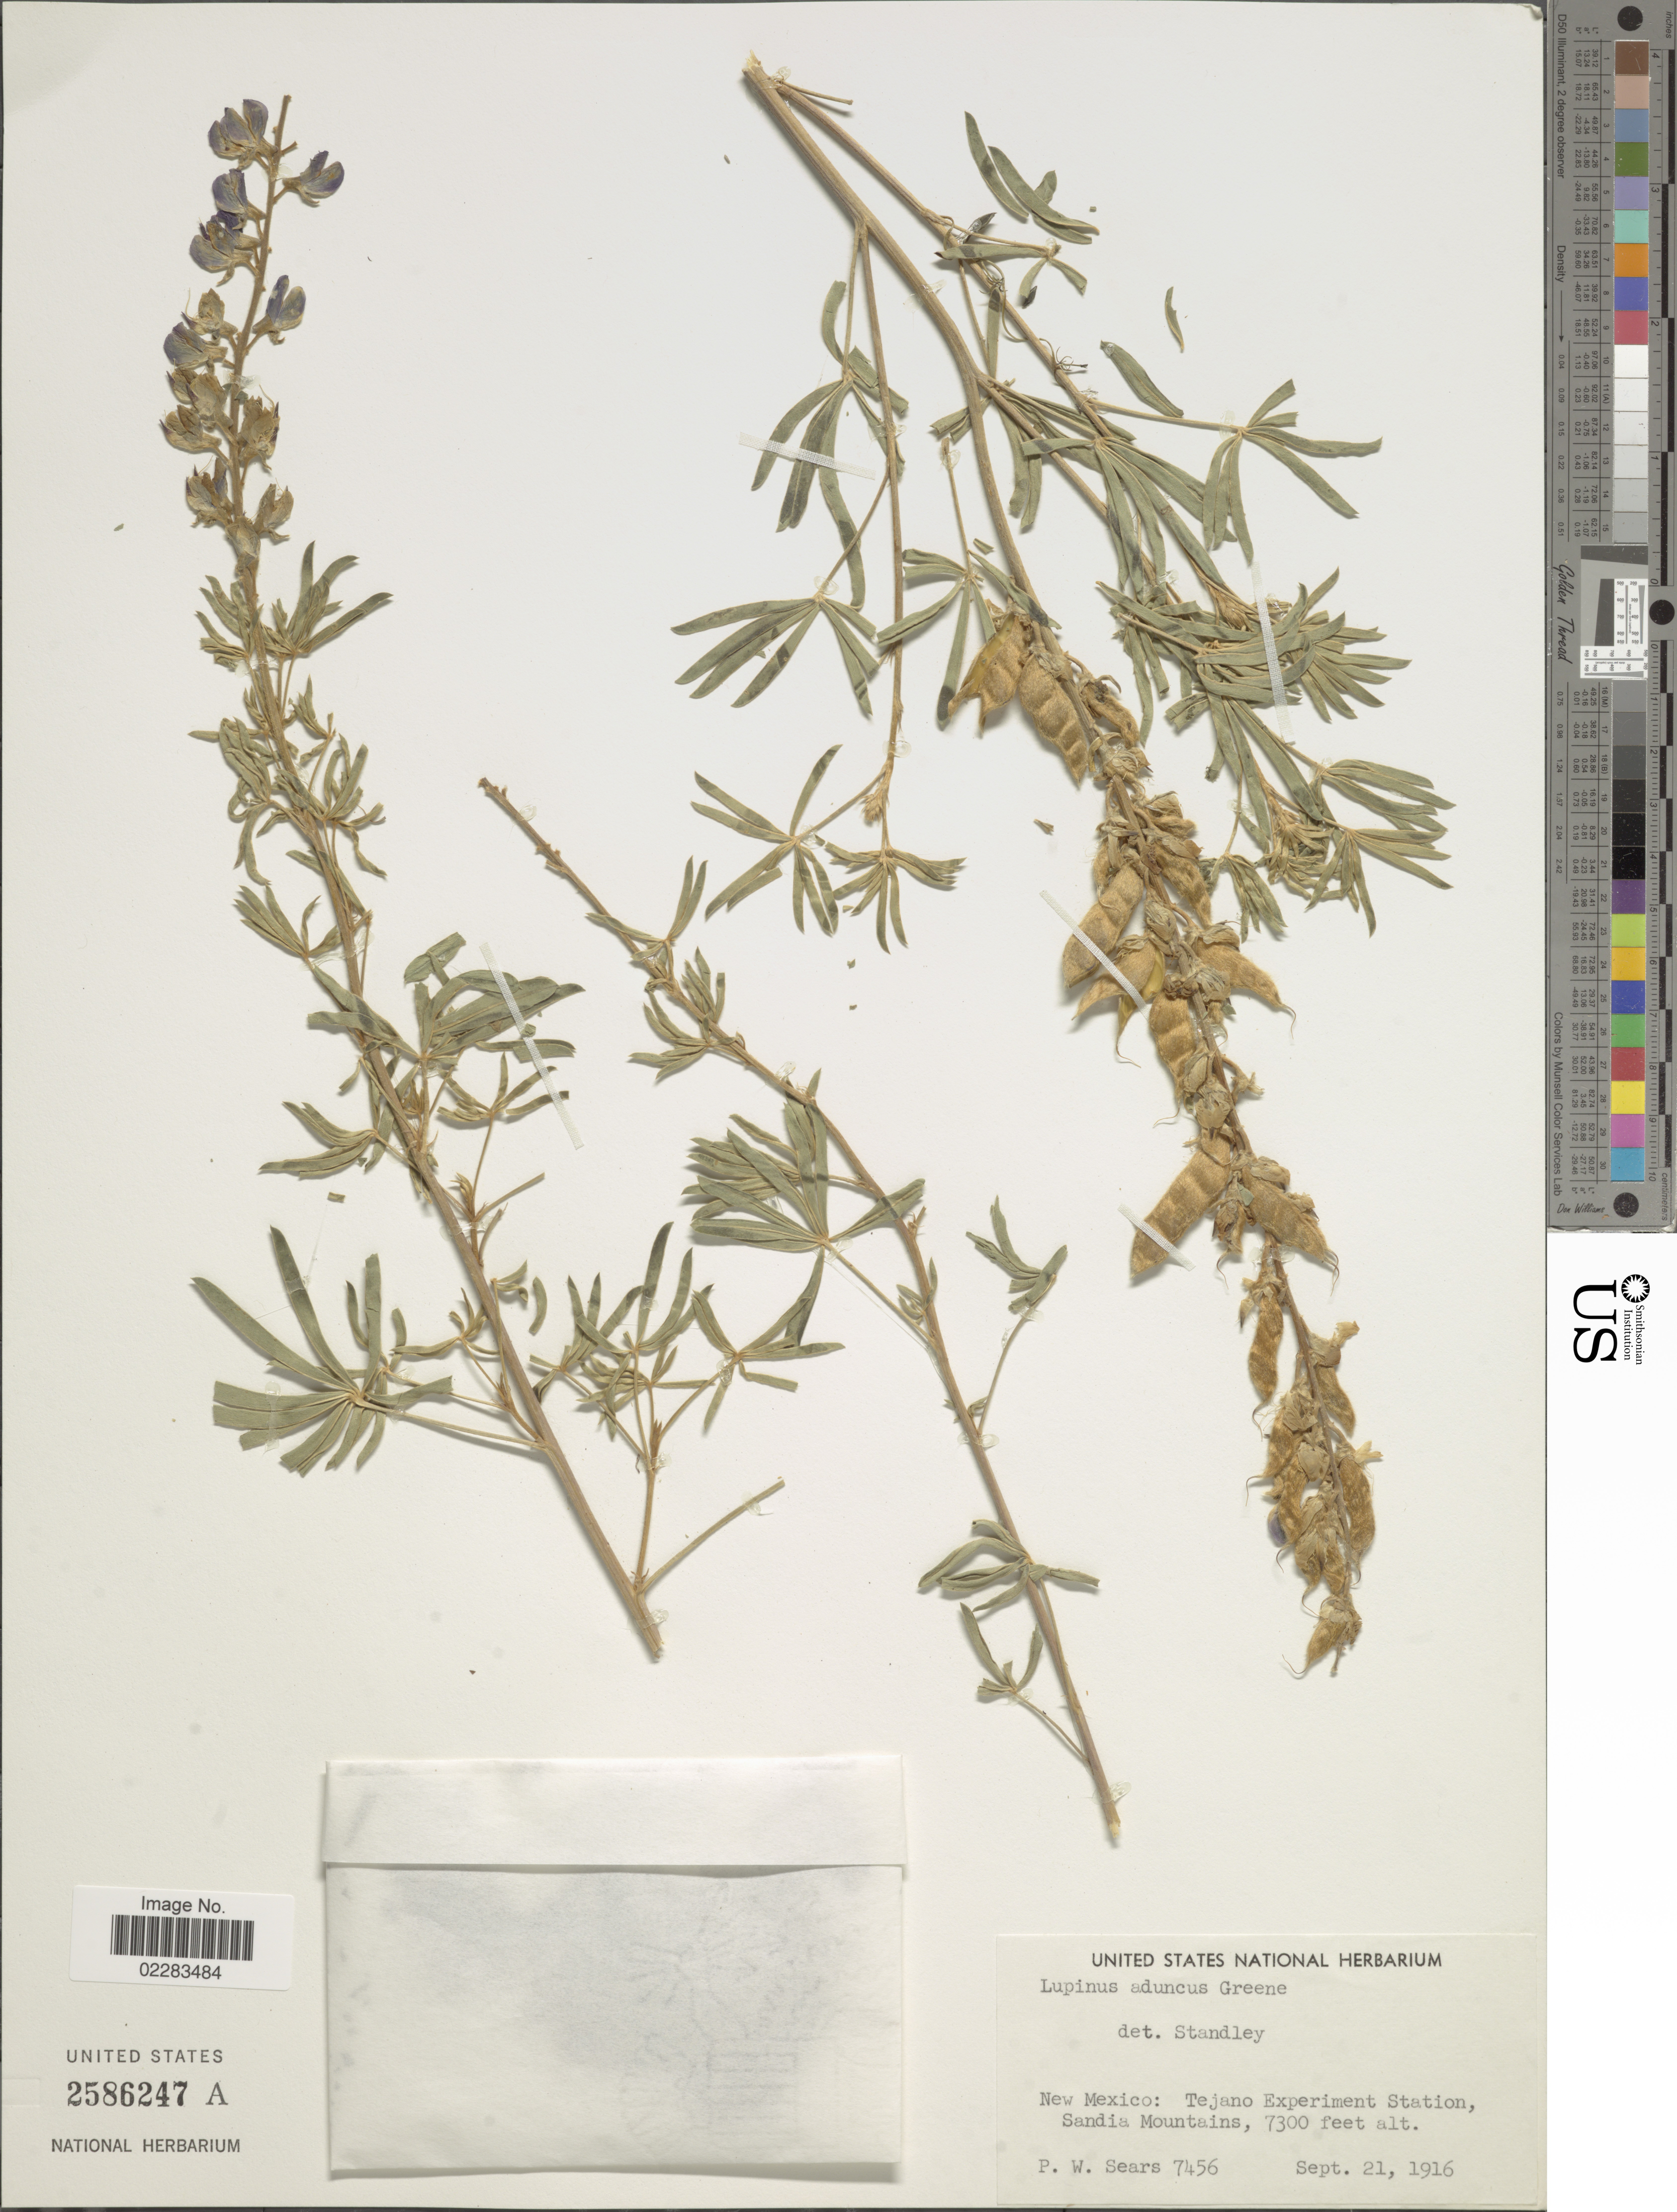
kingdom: Plantae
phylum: Tracheophyta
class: Magnoliopsida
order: Fabales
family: Fabaceae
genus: Lupinus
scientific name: Lupinus aduncus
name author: Greene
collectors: P. Sears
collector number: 7453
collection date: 1916-09-21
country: United States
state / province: New Mexico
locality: Tejano Exoeriument Station, Sandia Mountains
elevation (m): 2225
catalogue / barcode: US 2586247A